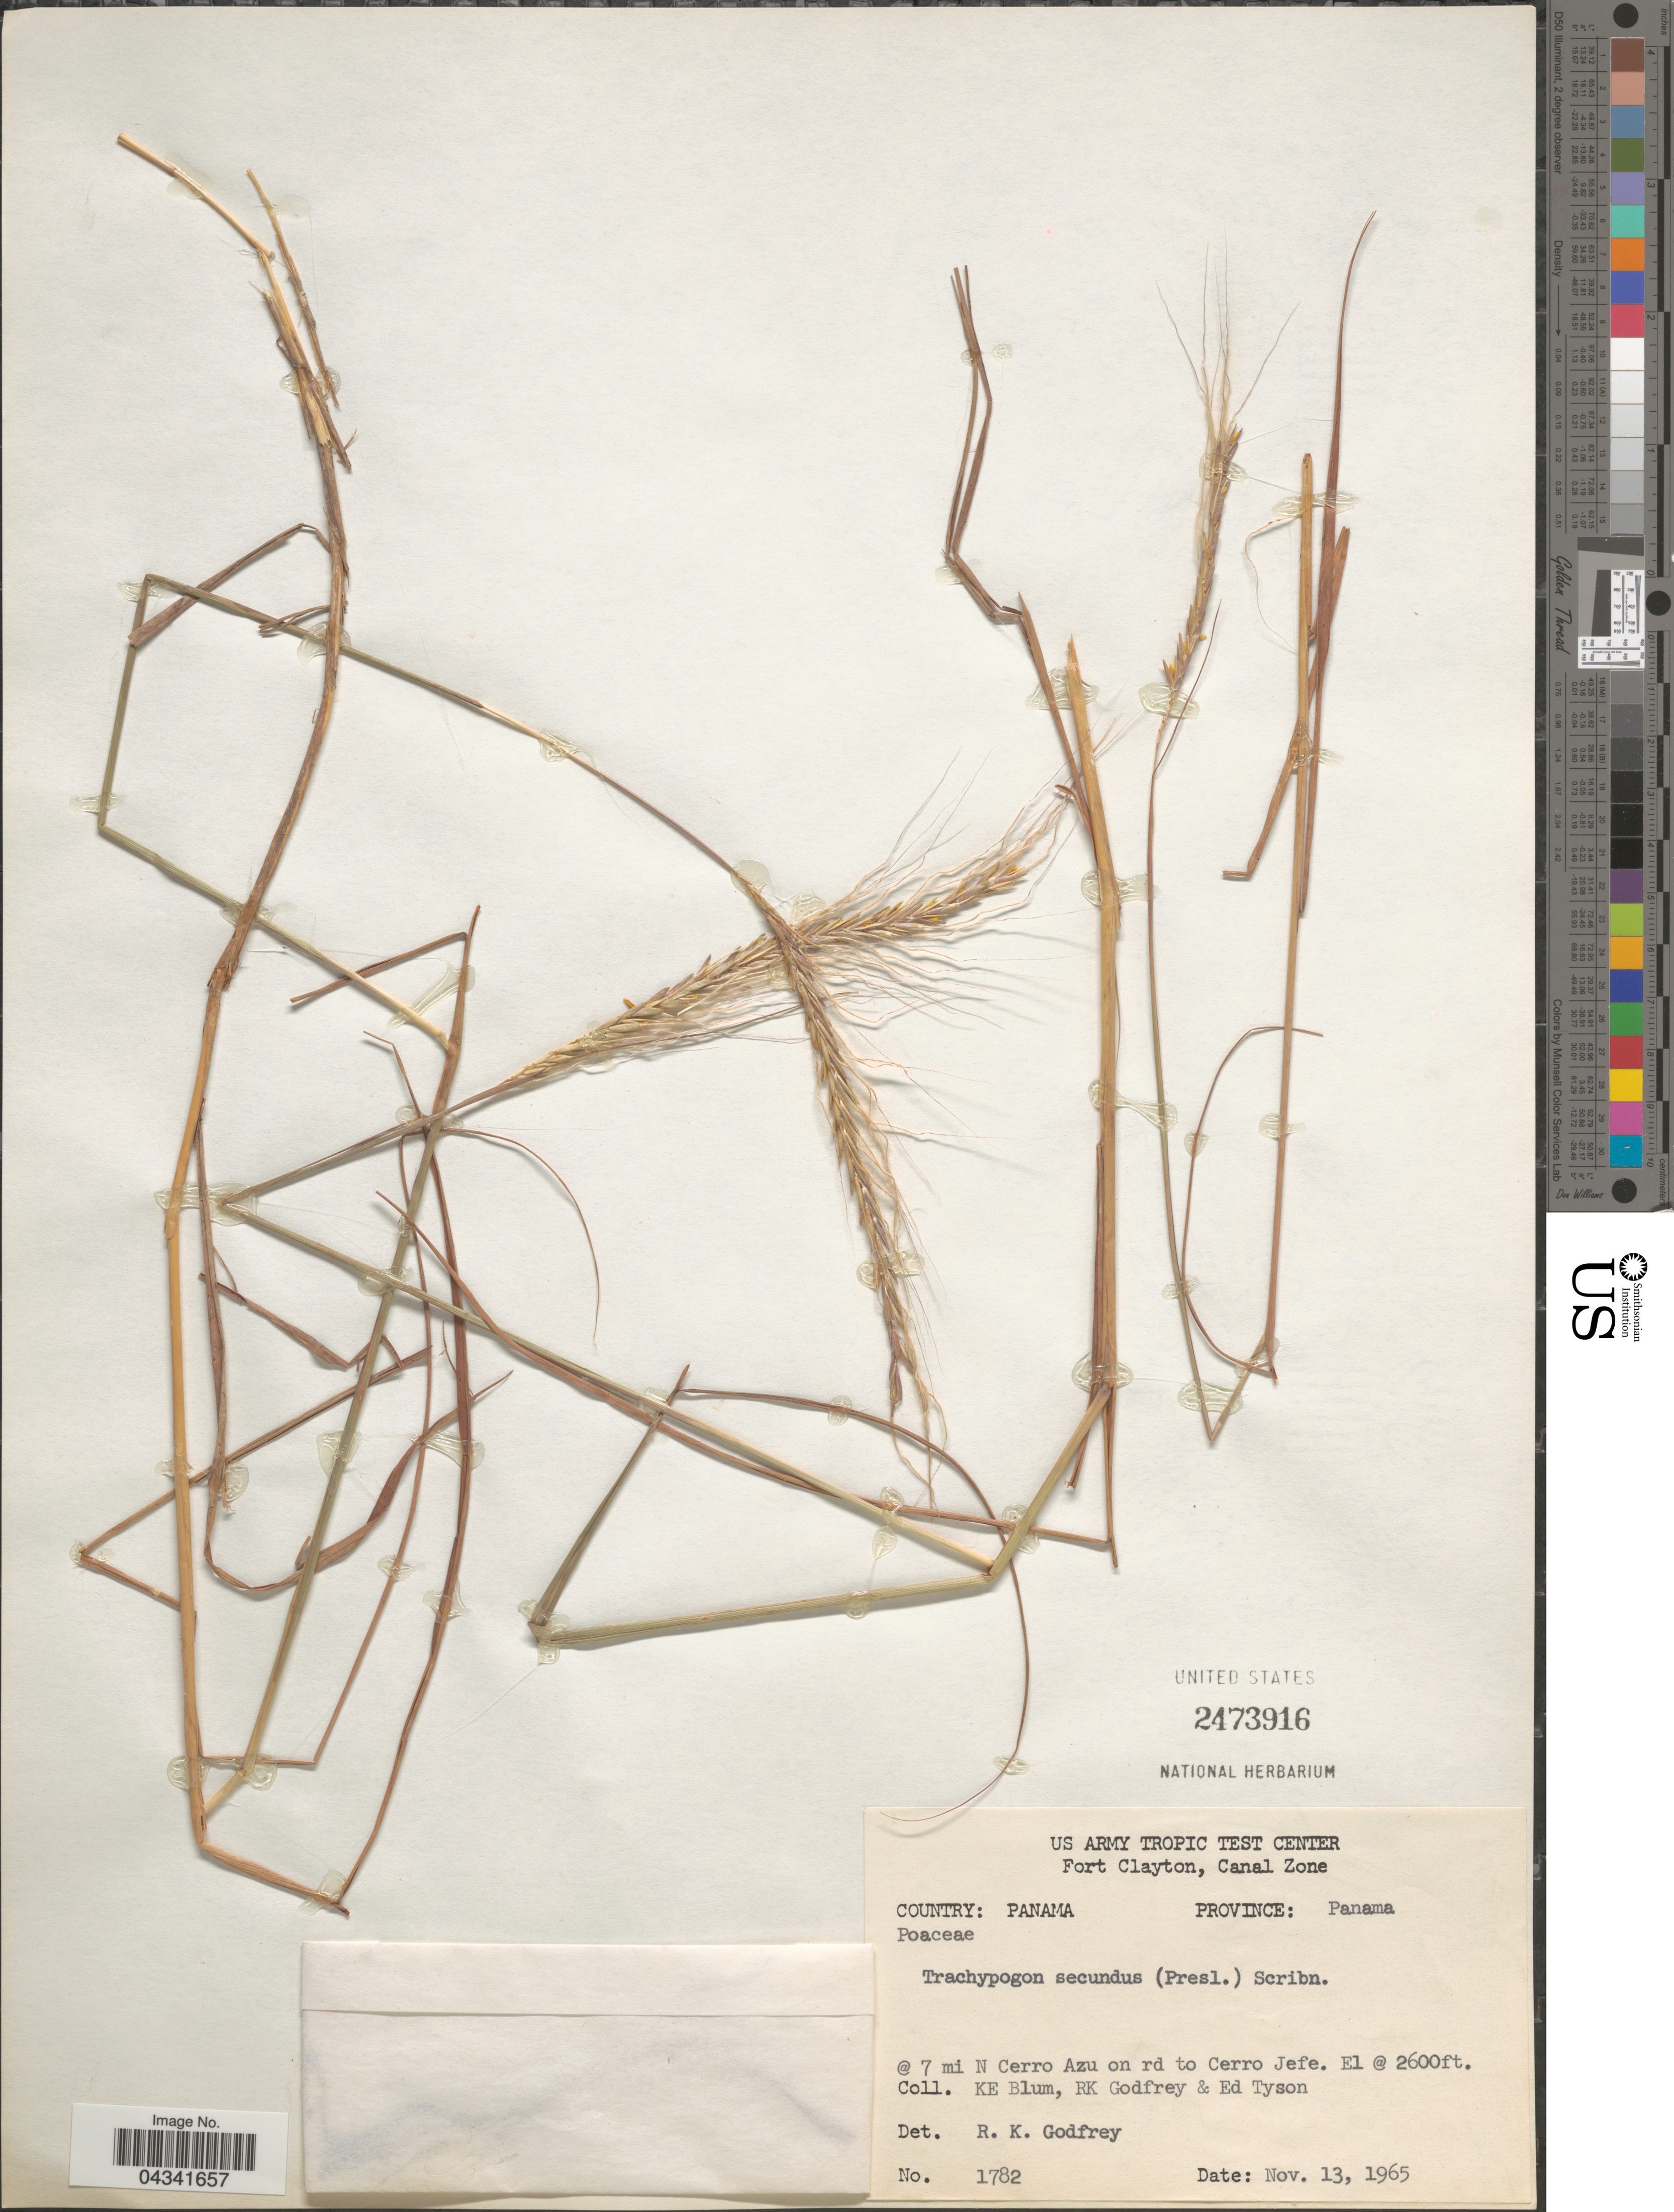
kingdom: Plantae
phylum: Tracheophyta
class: Liliopsida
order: Poales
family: Poaceae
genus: Trachypogon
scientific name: Trachypogon spicatus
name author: (L. f.) Kuntze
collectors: K. E. Blum, R. K. Godfrey & E. Tyson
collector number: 1782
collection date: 1965-11-13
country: Panama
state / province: Colón / Panamá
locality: Province: Panama. @ 7 mi N Cerro Azu on rd to Cerro Jefe.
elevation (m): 792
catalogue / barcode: US 2473916